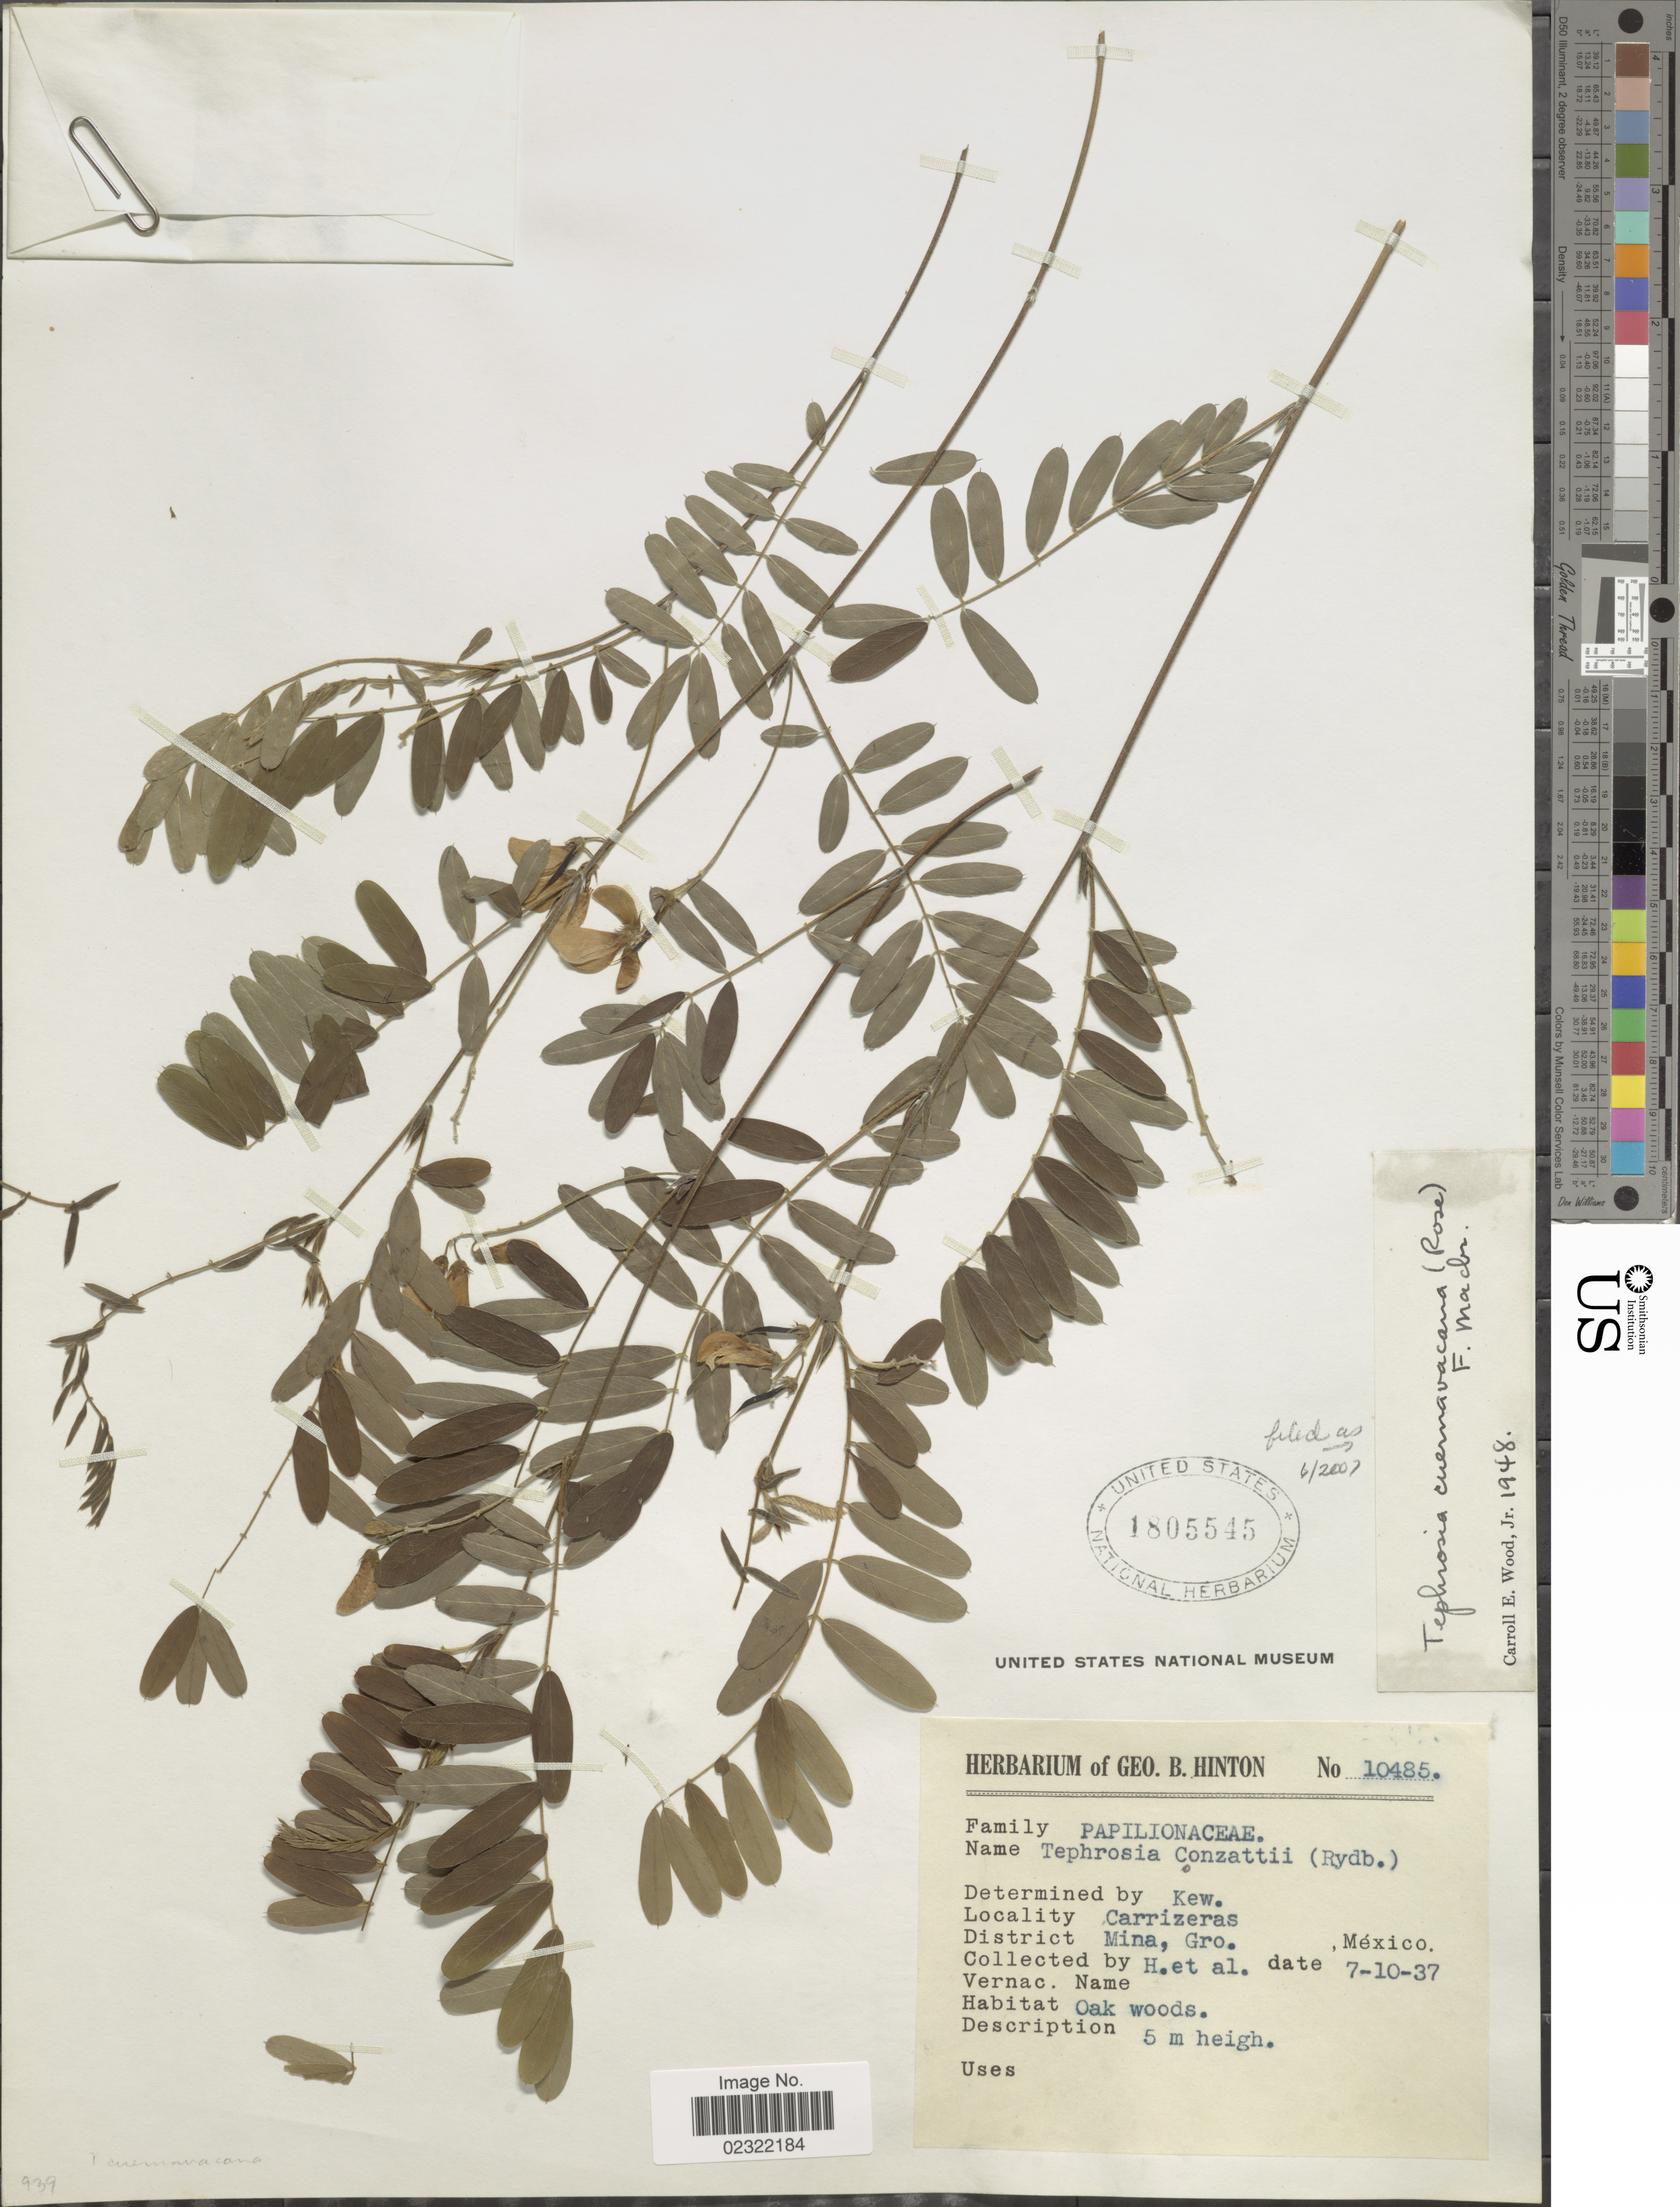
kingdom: Plantae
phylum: Tracheophyta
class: Magnoliopsida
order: Fabales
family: Fabaceae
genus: Tephrosia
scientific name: Tephrosia cuernavacana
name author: (Rose) J.F. Macbr.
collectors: G. B. Hinton & et al.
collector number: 10485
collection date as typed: Transcribed d/m/y: 10/7/37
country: Mexico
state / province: Guerrero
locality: Carrizeras, District Mina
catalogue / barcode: US 1805545